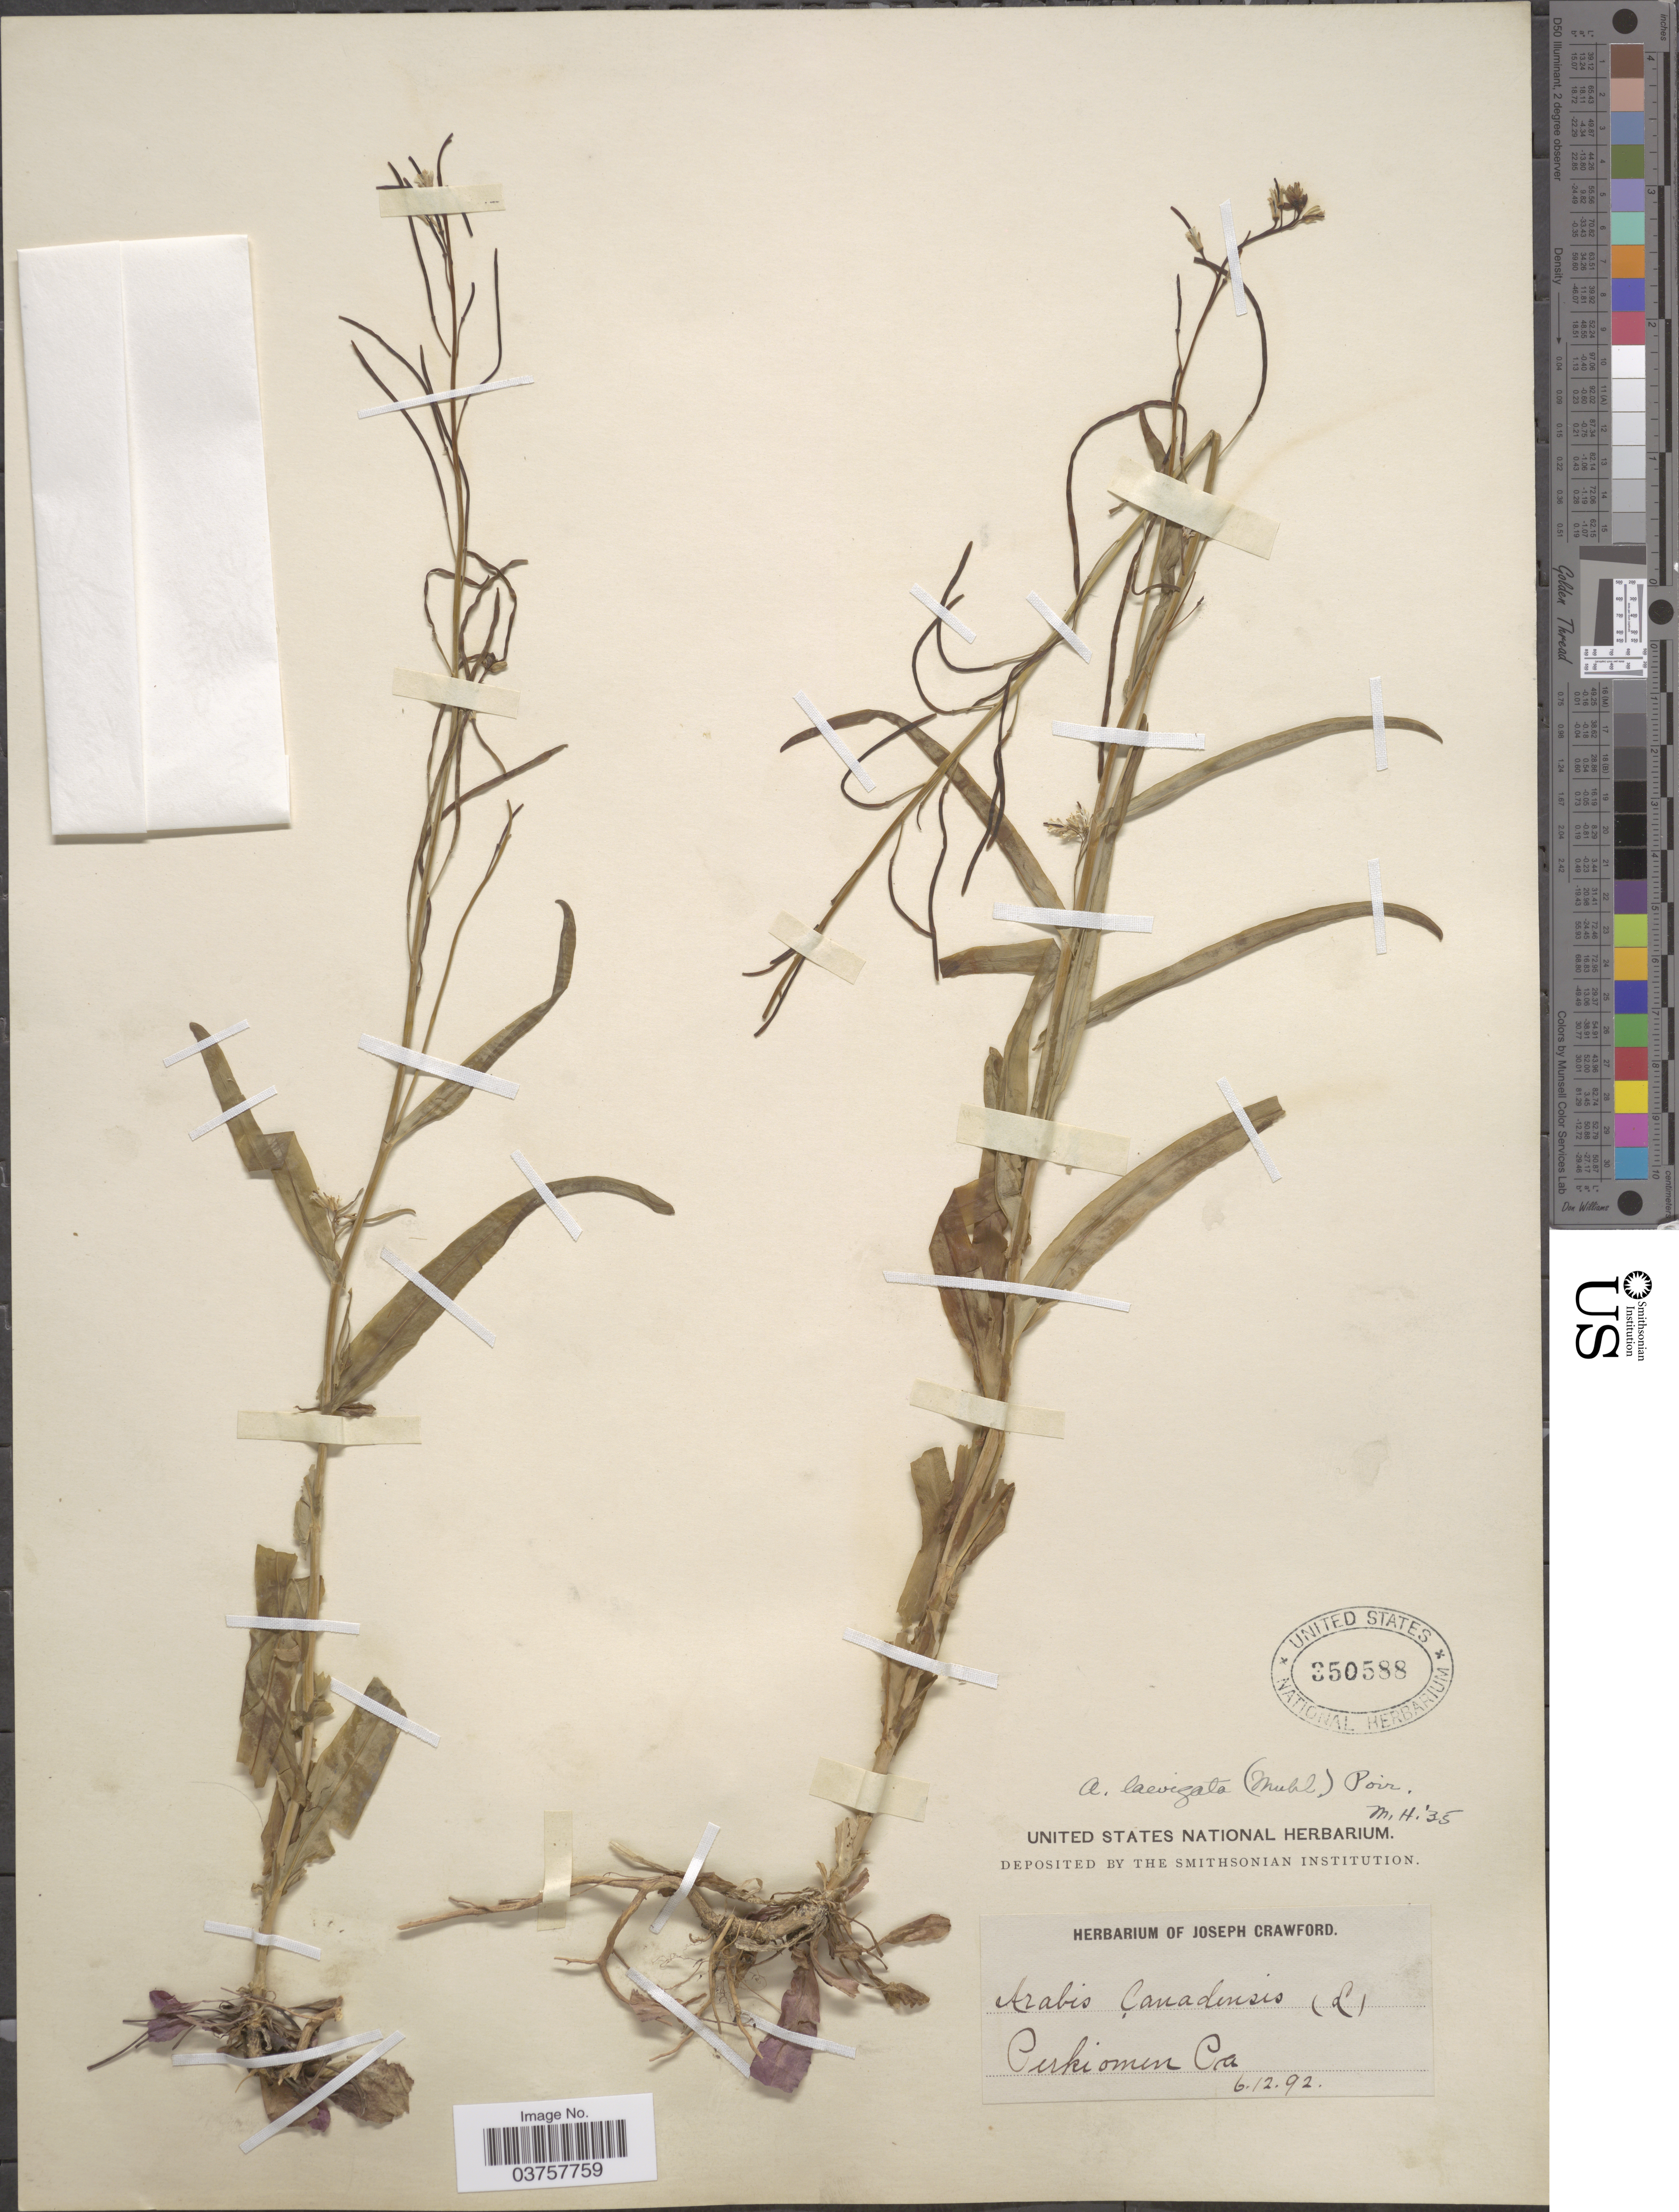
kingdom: Plantae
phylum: Tracheophyta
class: Magnoliopsida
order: Brassicales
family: Brassicaceae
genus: Arabis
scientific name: Arabis laevigata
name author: (Muhl. ex Willd.) Poir.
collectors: ex herb. Joseph Crawford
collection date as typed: Transcribed d/m/y: 12/6/92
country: United States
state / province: Pennsylvania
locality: Perkiomen.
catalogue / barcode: US 350588